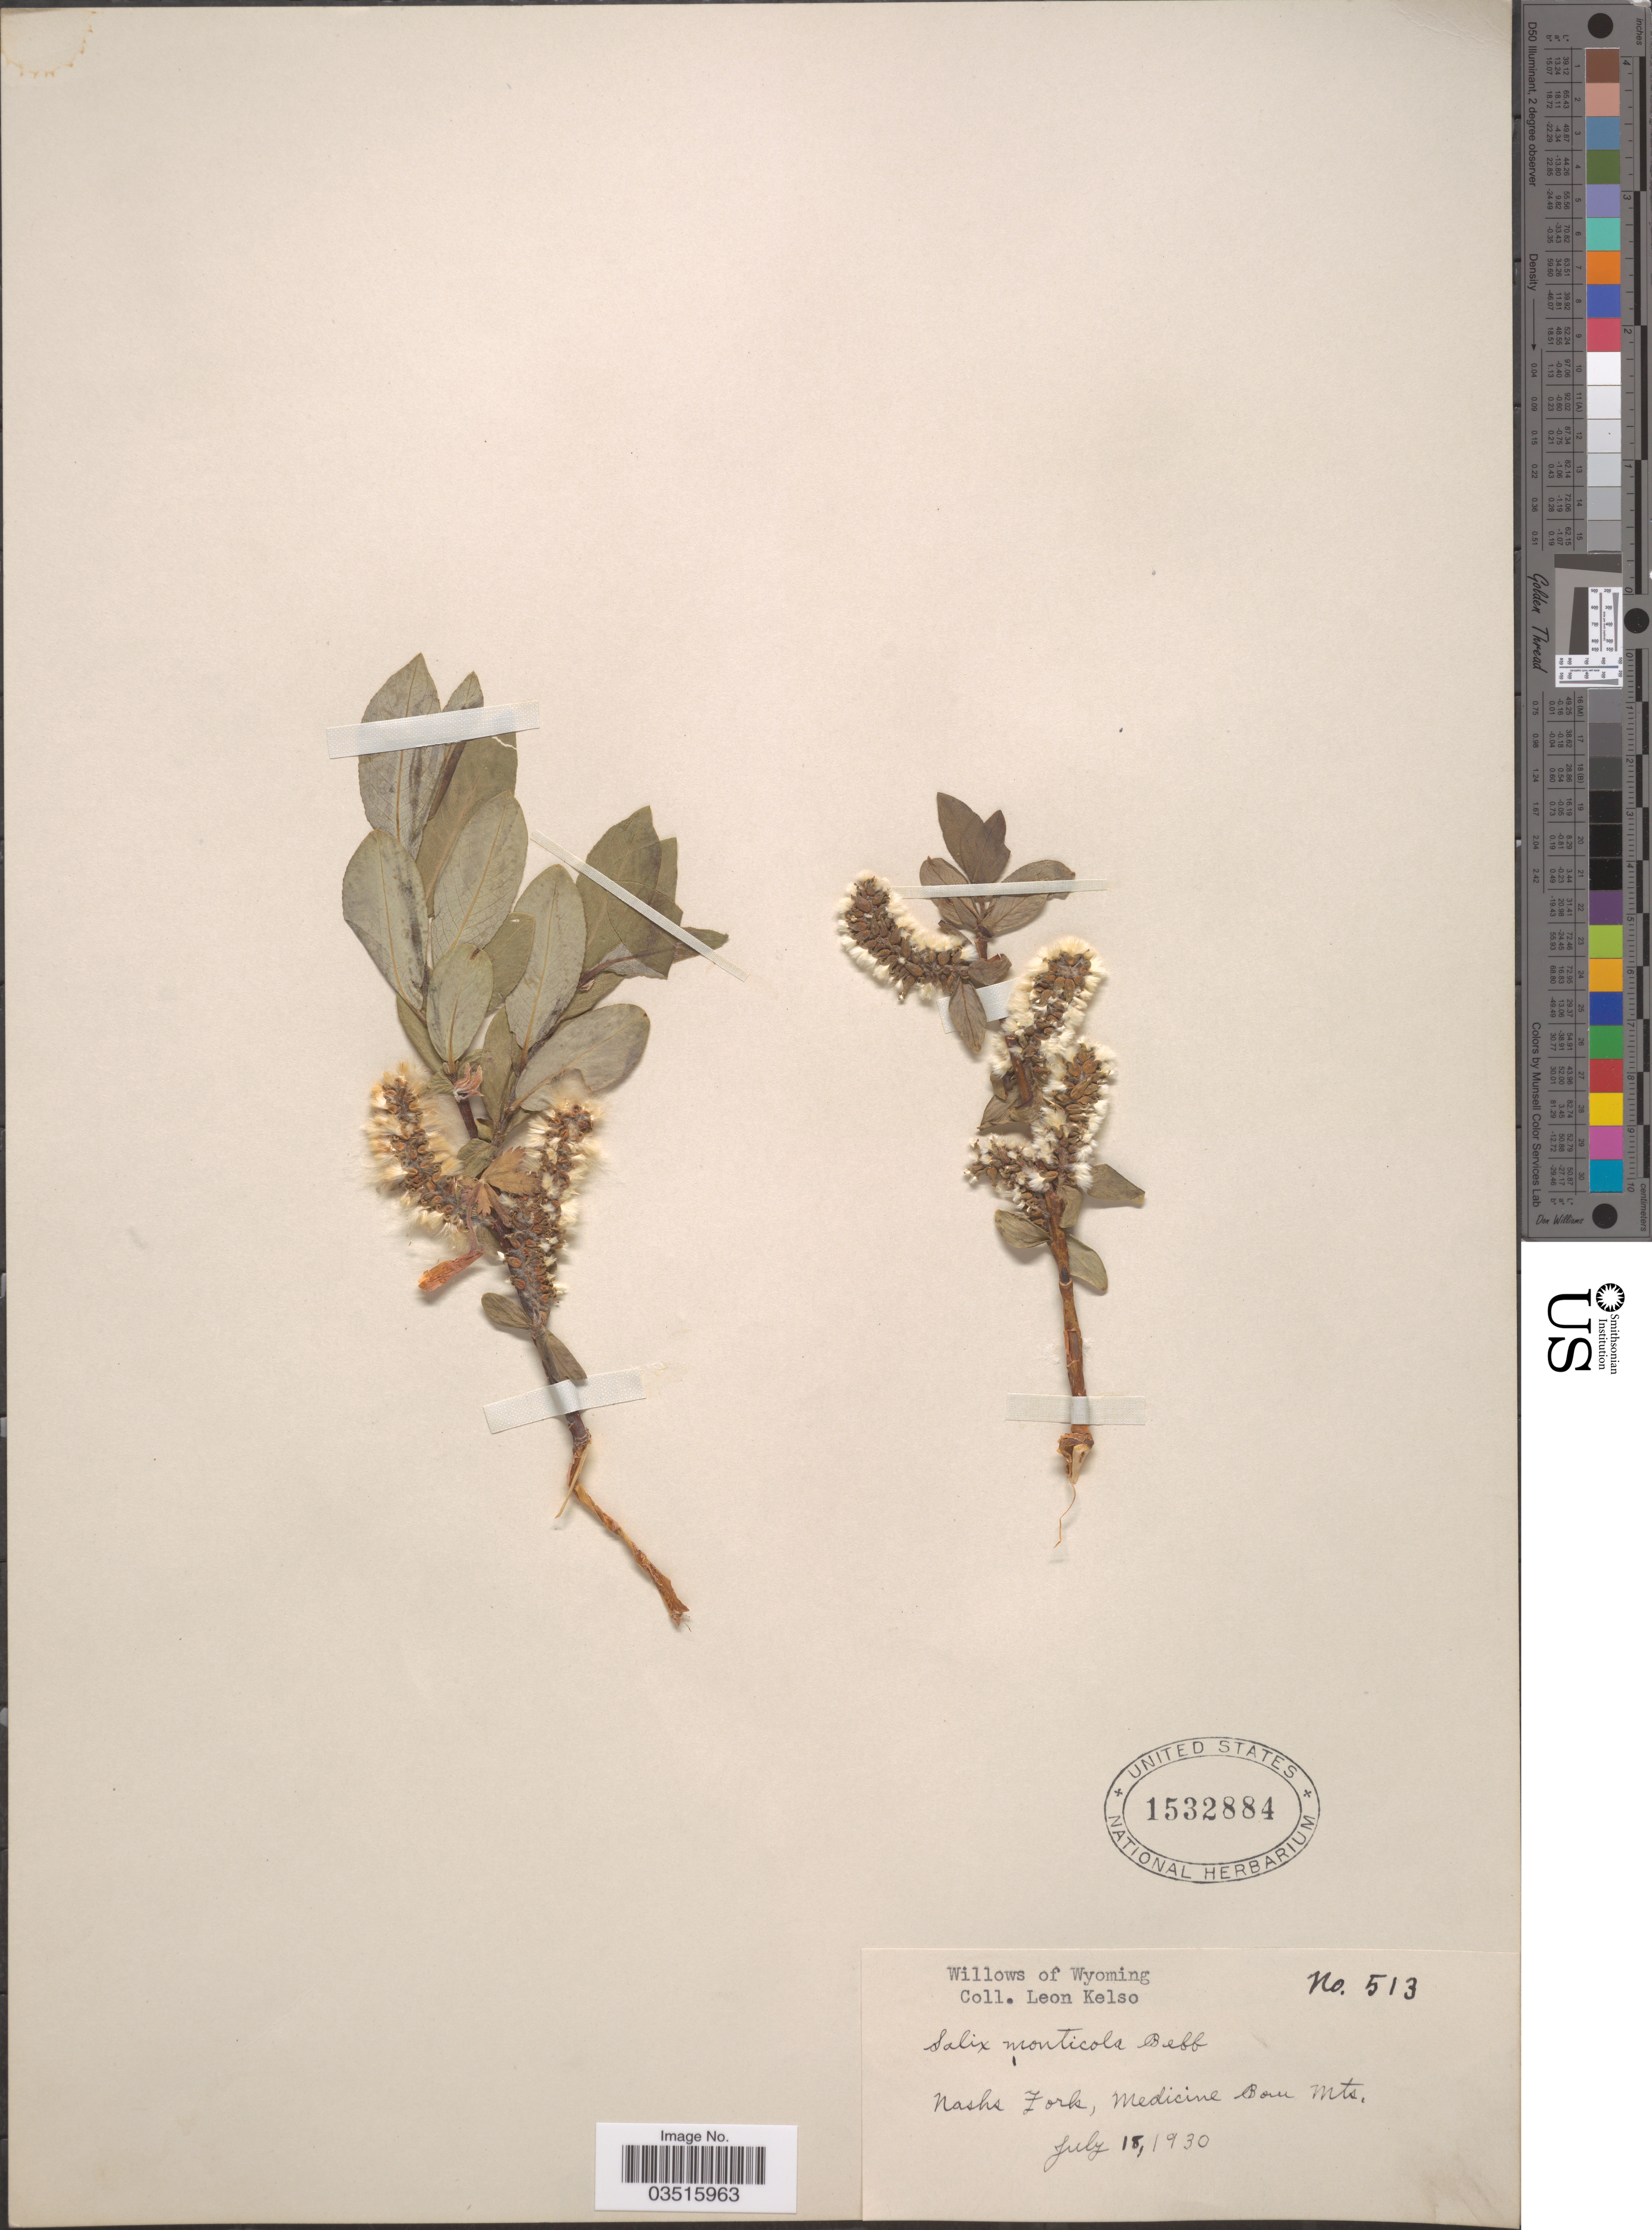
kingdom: Plantae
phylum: Tracheophyta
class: Magnoliopsida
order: Malpighiales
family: Salicaceae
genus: Salix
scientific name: Salix monticola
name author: Bebb.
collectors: L. Kelso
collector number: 513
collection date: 1930-07-18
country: United States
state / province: Wyoming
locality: Nashs Fork, Medicine Bow Mts.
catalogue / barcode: US 1532884